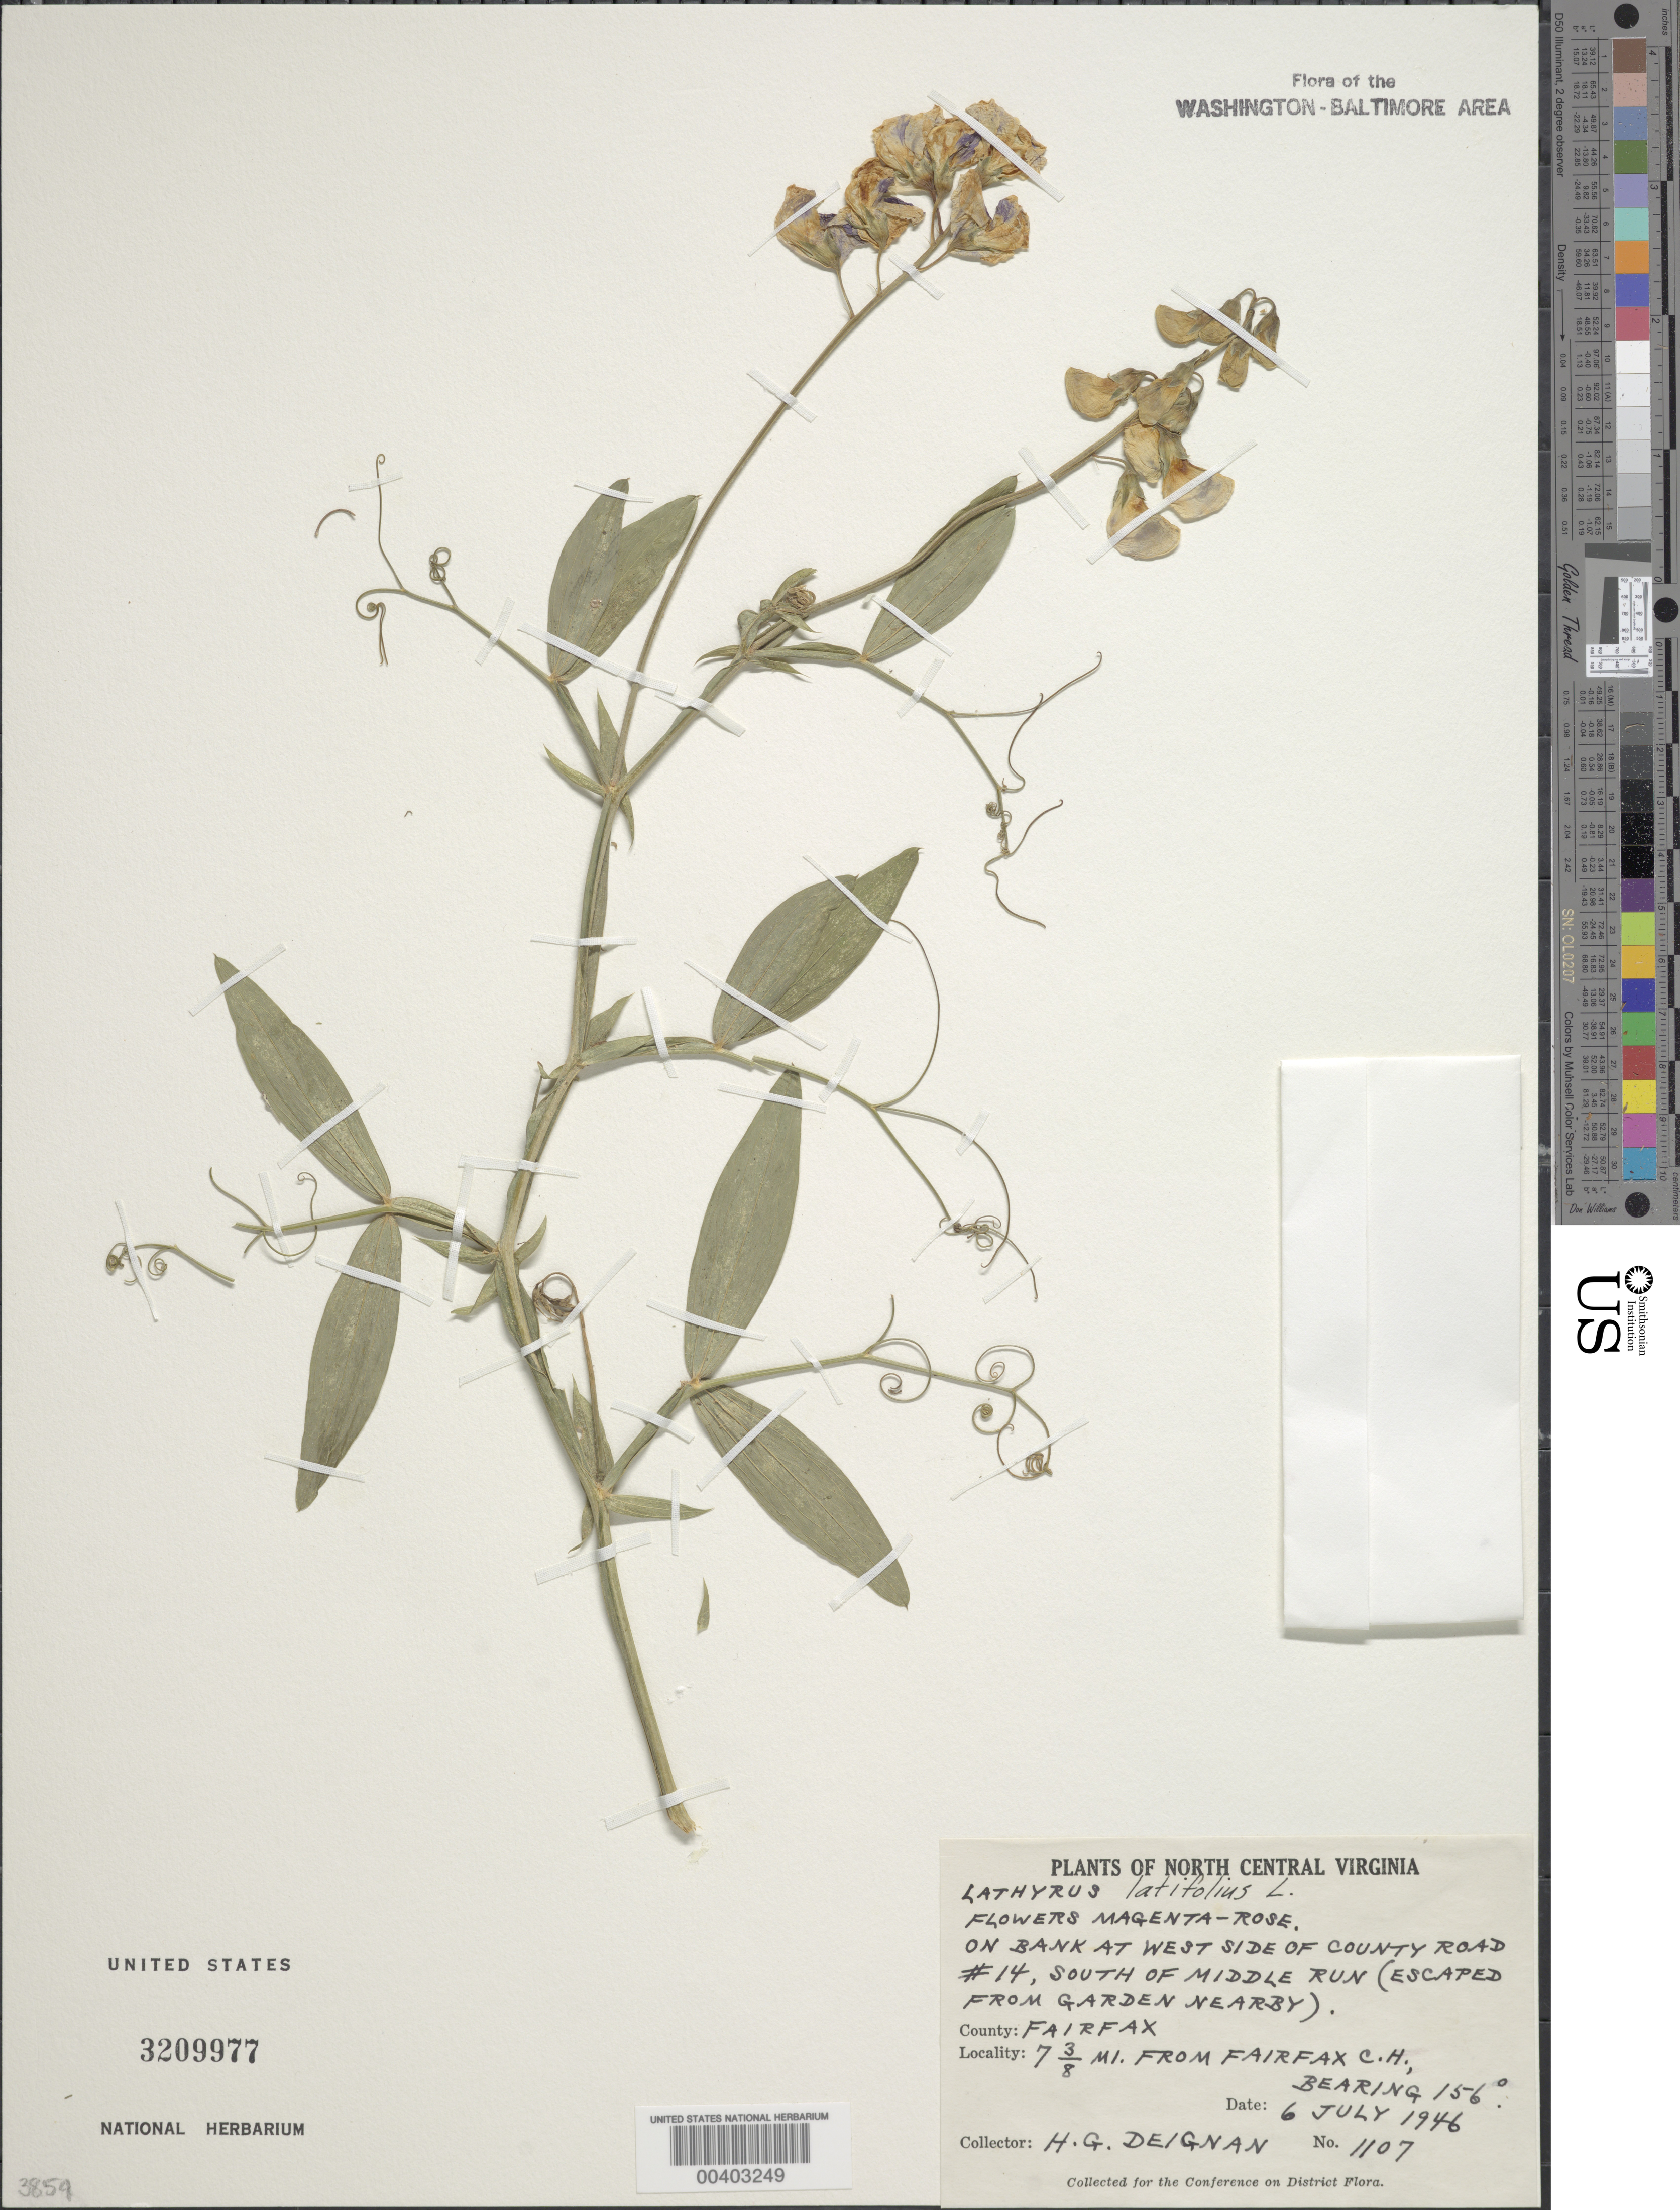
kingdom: Plantae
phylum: Tracheophyta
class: Magnoliopsida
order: Fabales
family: Fabaceae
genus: Lathyrus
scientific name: Lathyrus latifolius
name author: L.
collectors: H. Deignan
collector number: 1107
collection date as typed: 06 Jul 1946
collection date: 1946-07-06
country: United States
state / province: Virginia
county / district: Fairfax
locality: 7 3/8 mi. from Fairfax County Courthouse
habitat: On bank of road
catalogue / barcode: US 3209977